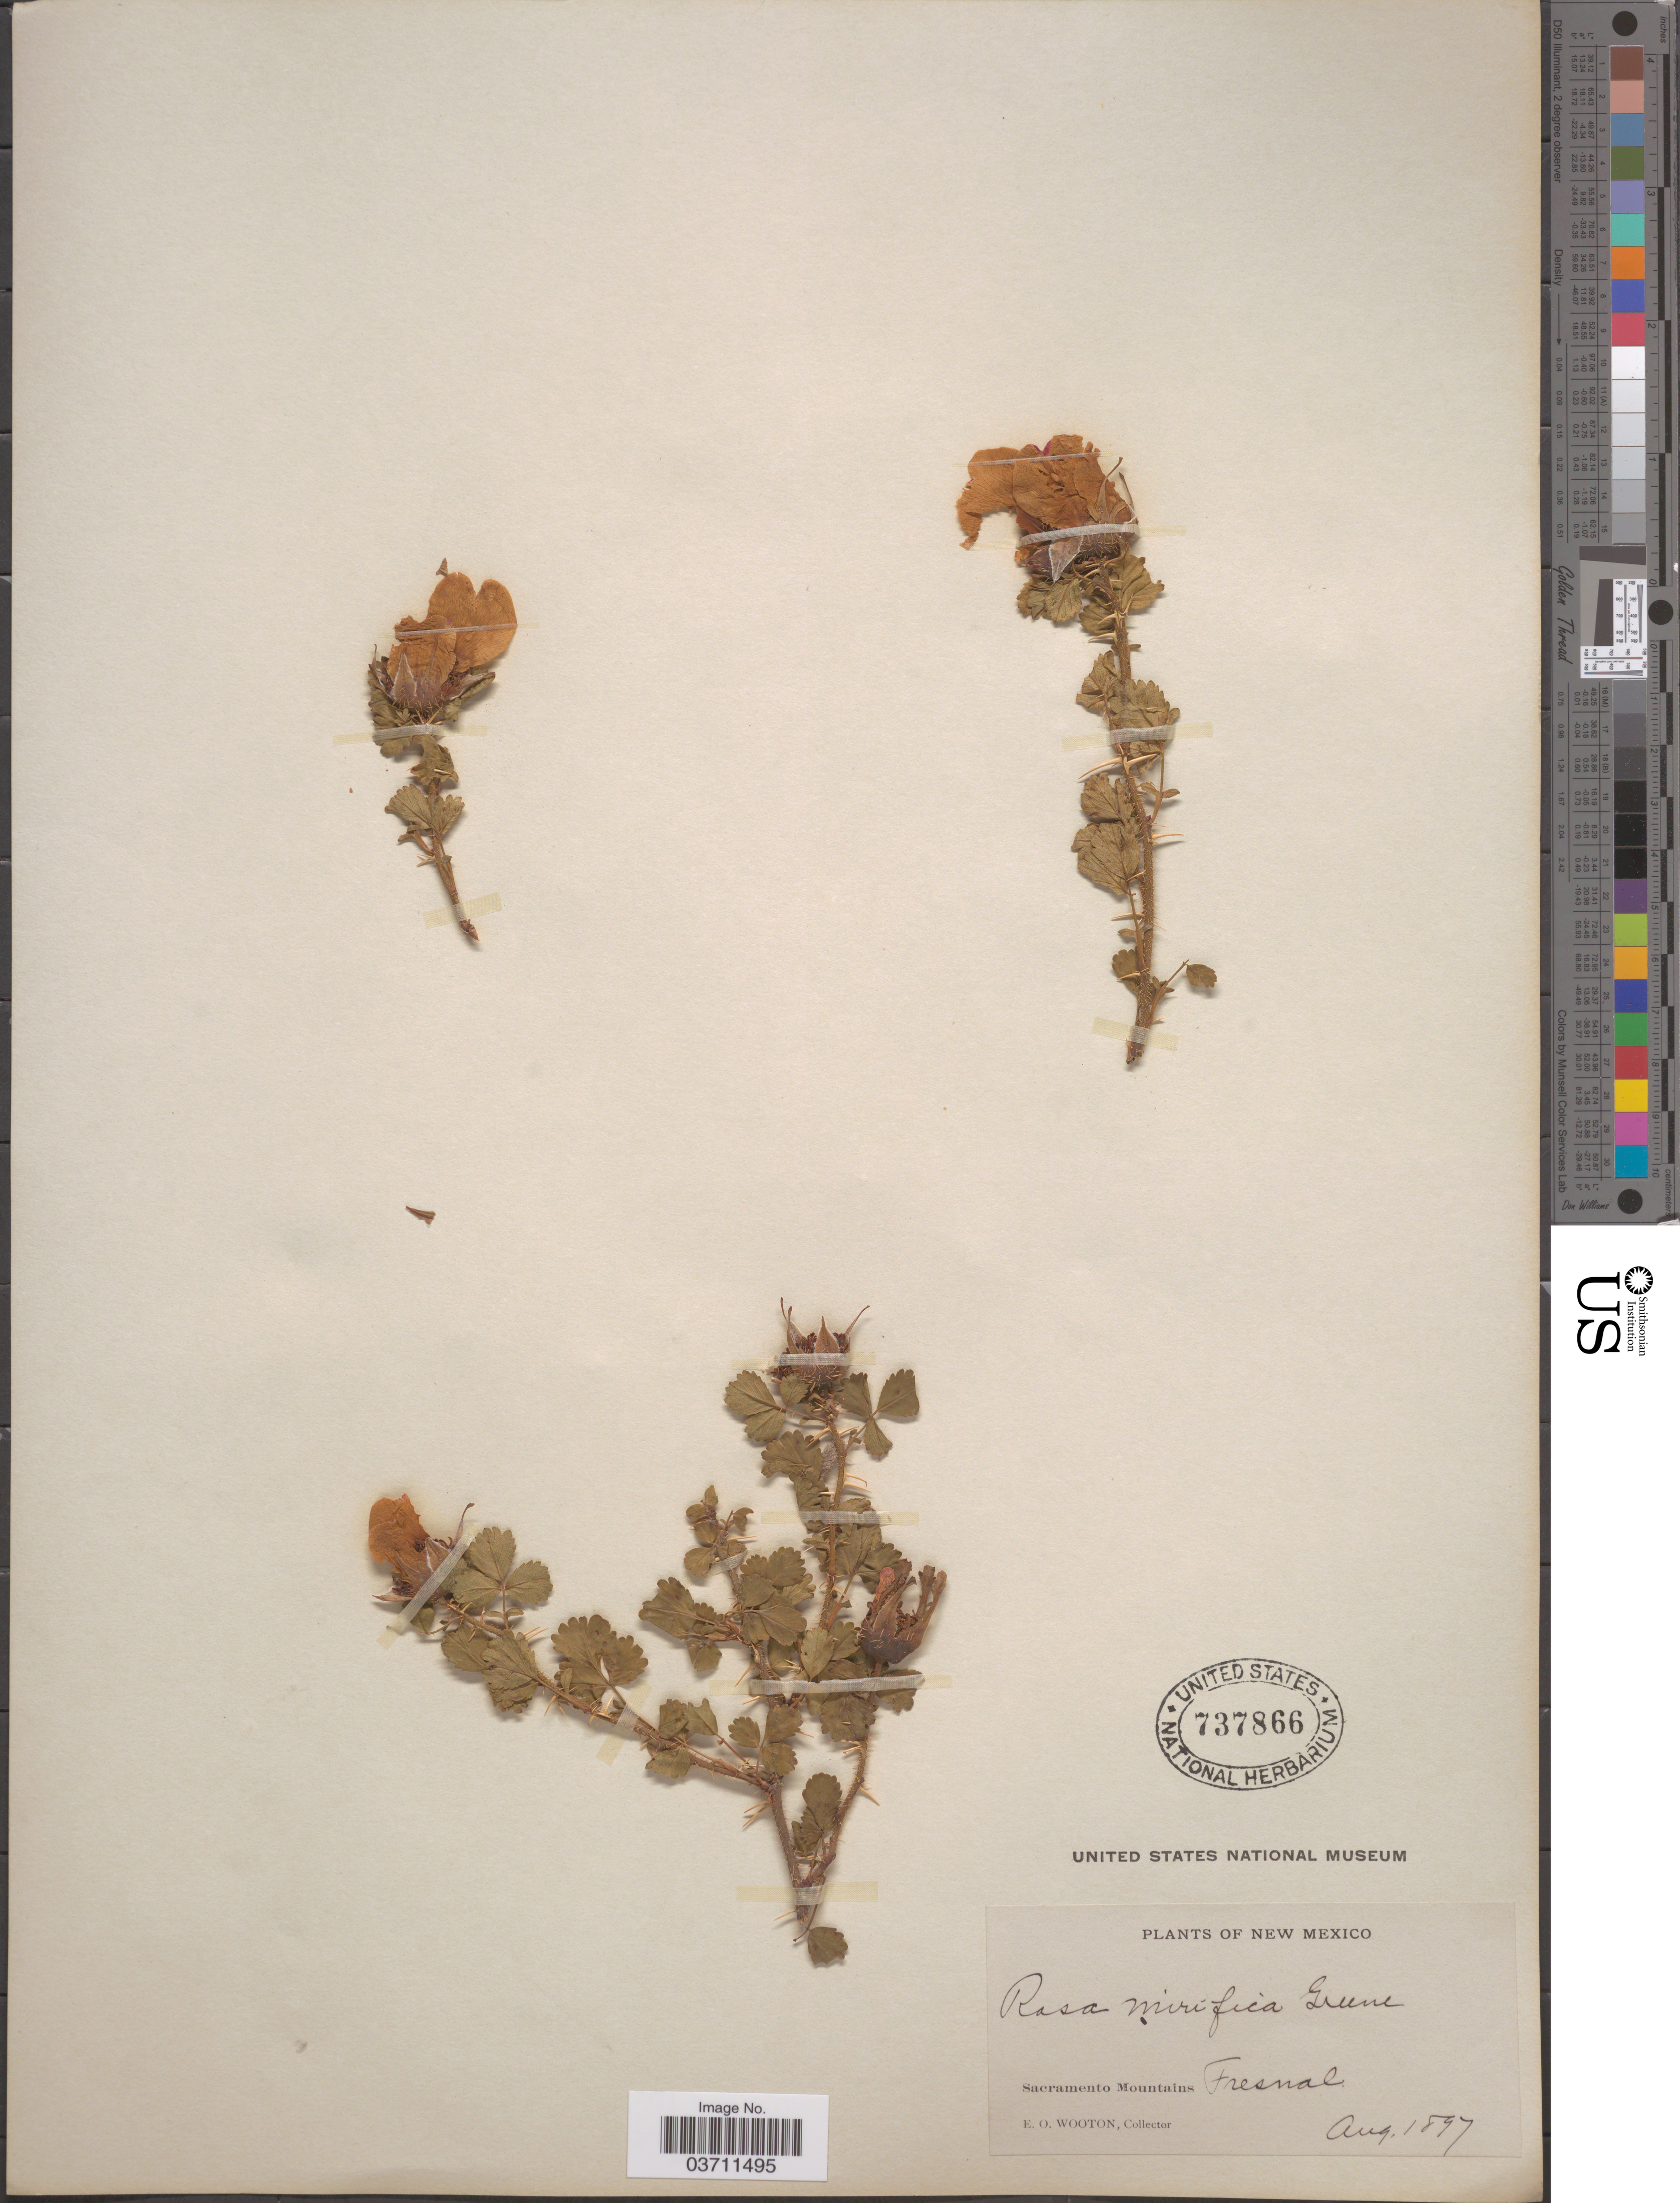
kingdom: Plantae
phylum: Tracheophyta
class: Magnoliopsida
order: Rosales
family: Rosaceae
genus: Rosa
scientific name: Rosa mirifica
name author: Greene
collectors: E. O. Wooton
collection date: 1897-08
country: United States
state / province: New Mexico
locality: Sacramento Mountains, Fresnal.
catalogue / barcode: US 737866